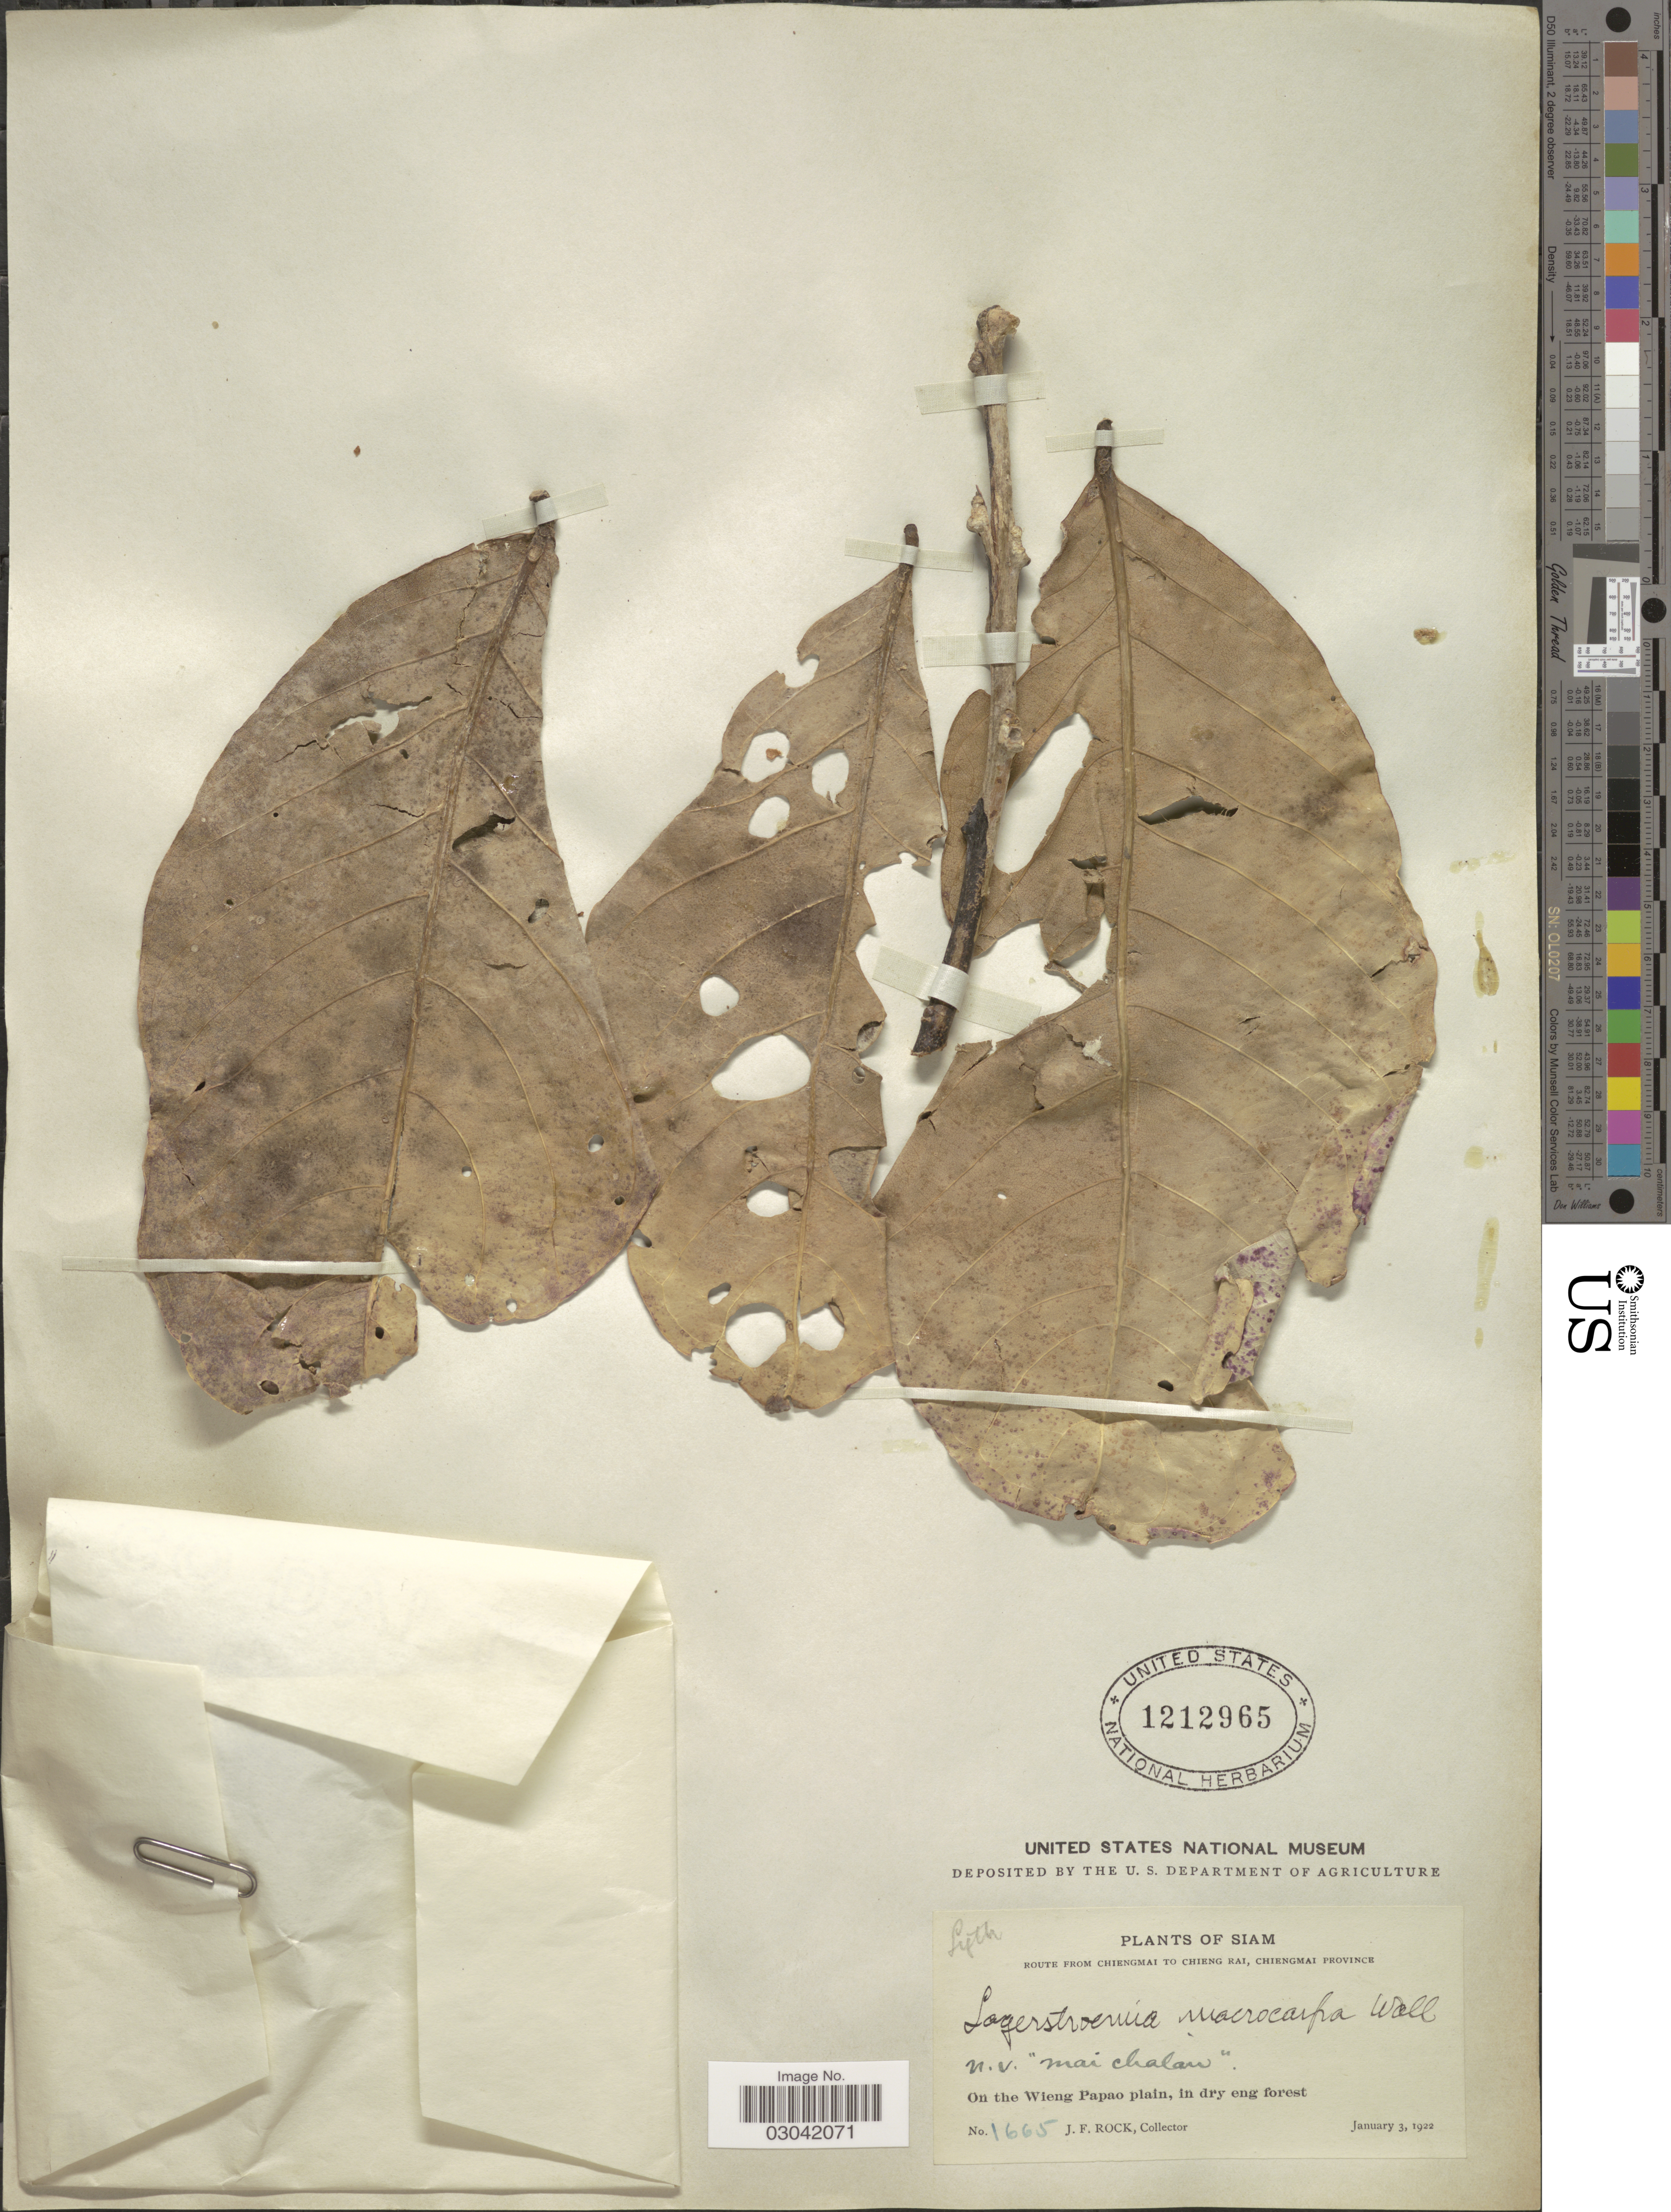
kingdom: Plantae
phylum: Tracheophyta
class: Magnoliopsida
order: Myrtales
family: Lythraceae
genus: Lagerstroemia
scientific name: Lagerstroemia macrocarpa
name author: Wall.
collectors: J. Rock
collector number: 1665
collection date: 1922-01-03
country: Thailand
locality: Siam. Route from Chiengmai to Chieng Rai, Cheingmai Province. On the Wieng Papao plain, in dry eng forest.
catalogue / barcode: US 1212965